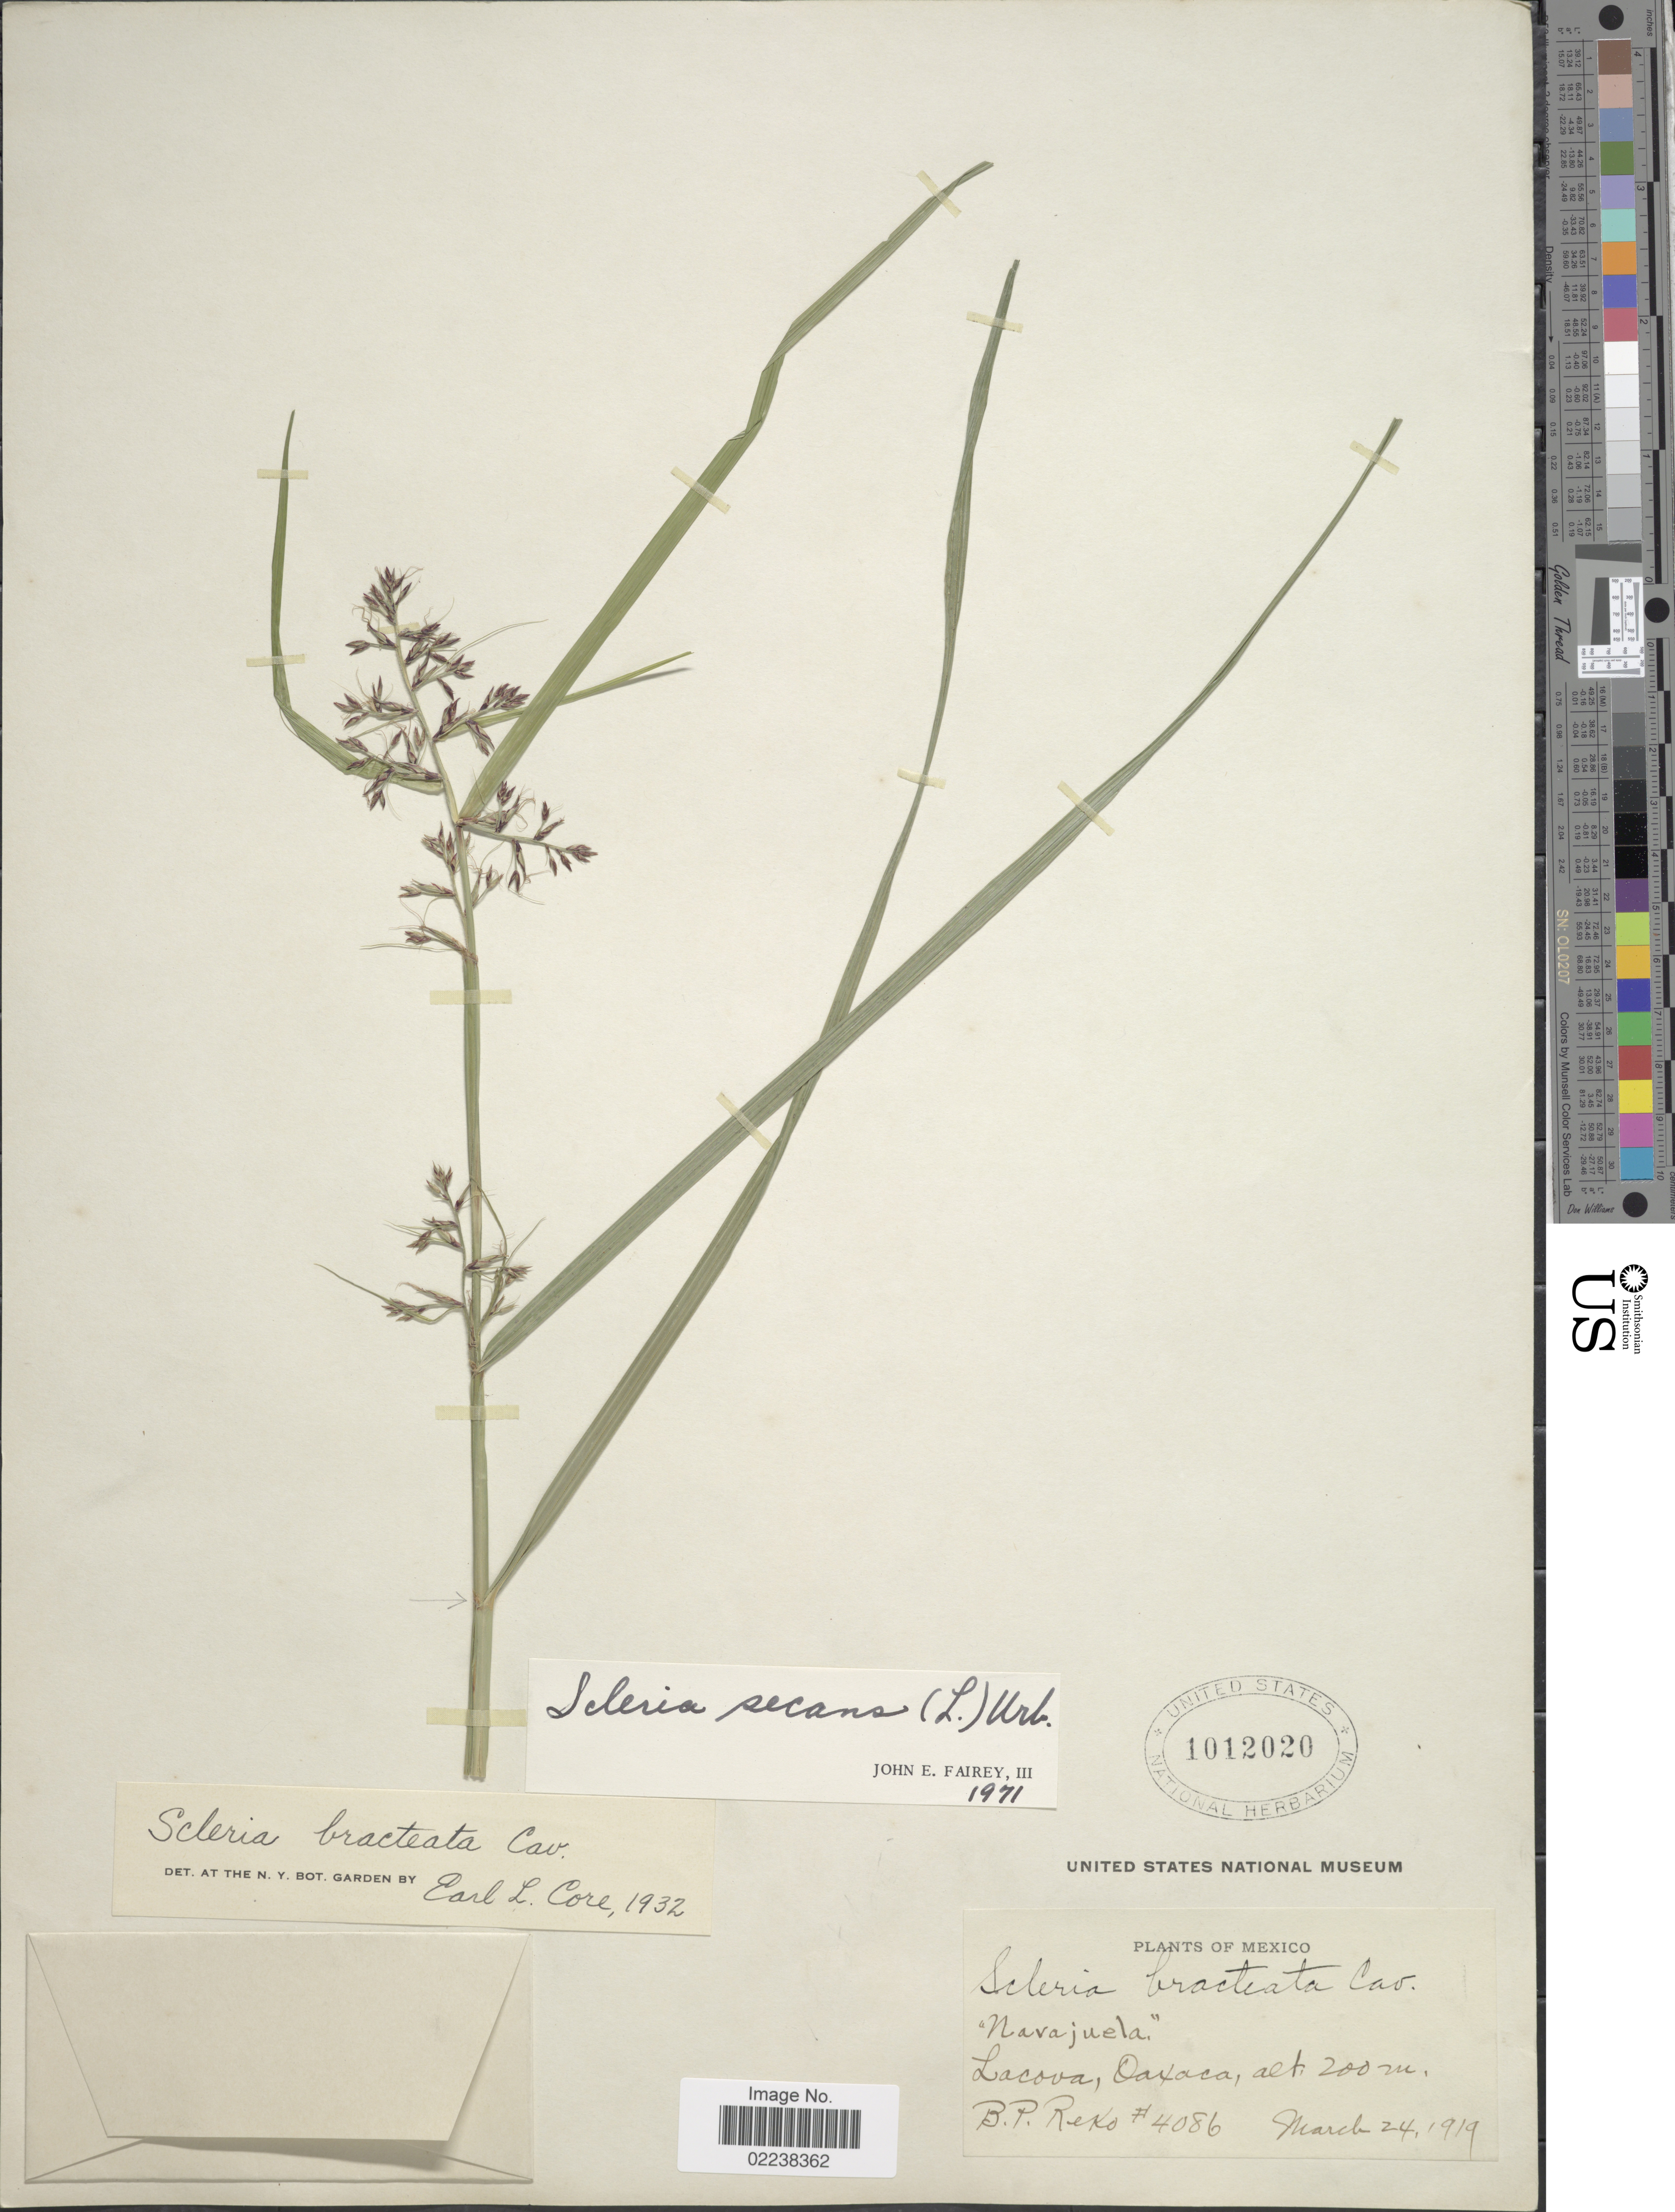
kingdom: Plantae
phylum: Tracheophyta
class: Liliopsida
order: Poales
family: Cyperaceae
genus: Scleria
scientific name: Scleria secans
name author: (L.) Urb.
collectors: B. P. Reko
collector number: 4086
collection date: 1919-03-24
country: Mexico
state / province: Oaxaca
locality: Lacova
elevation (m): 200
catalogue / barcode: US 1012020